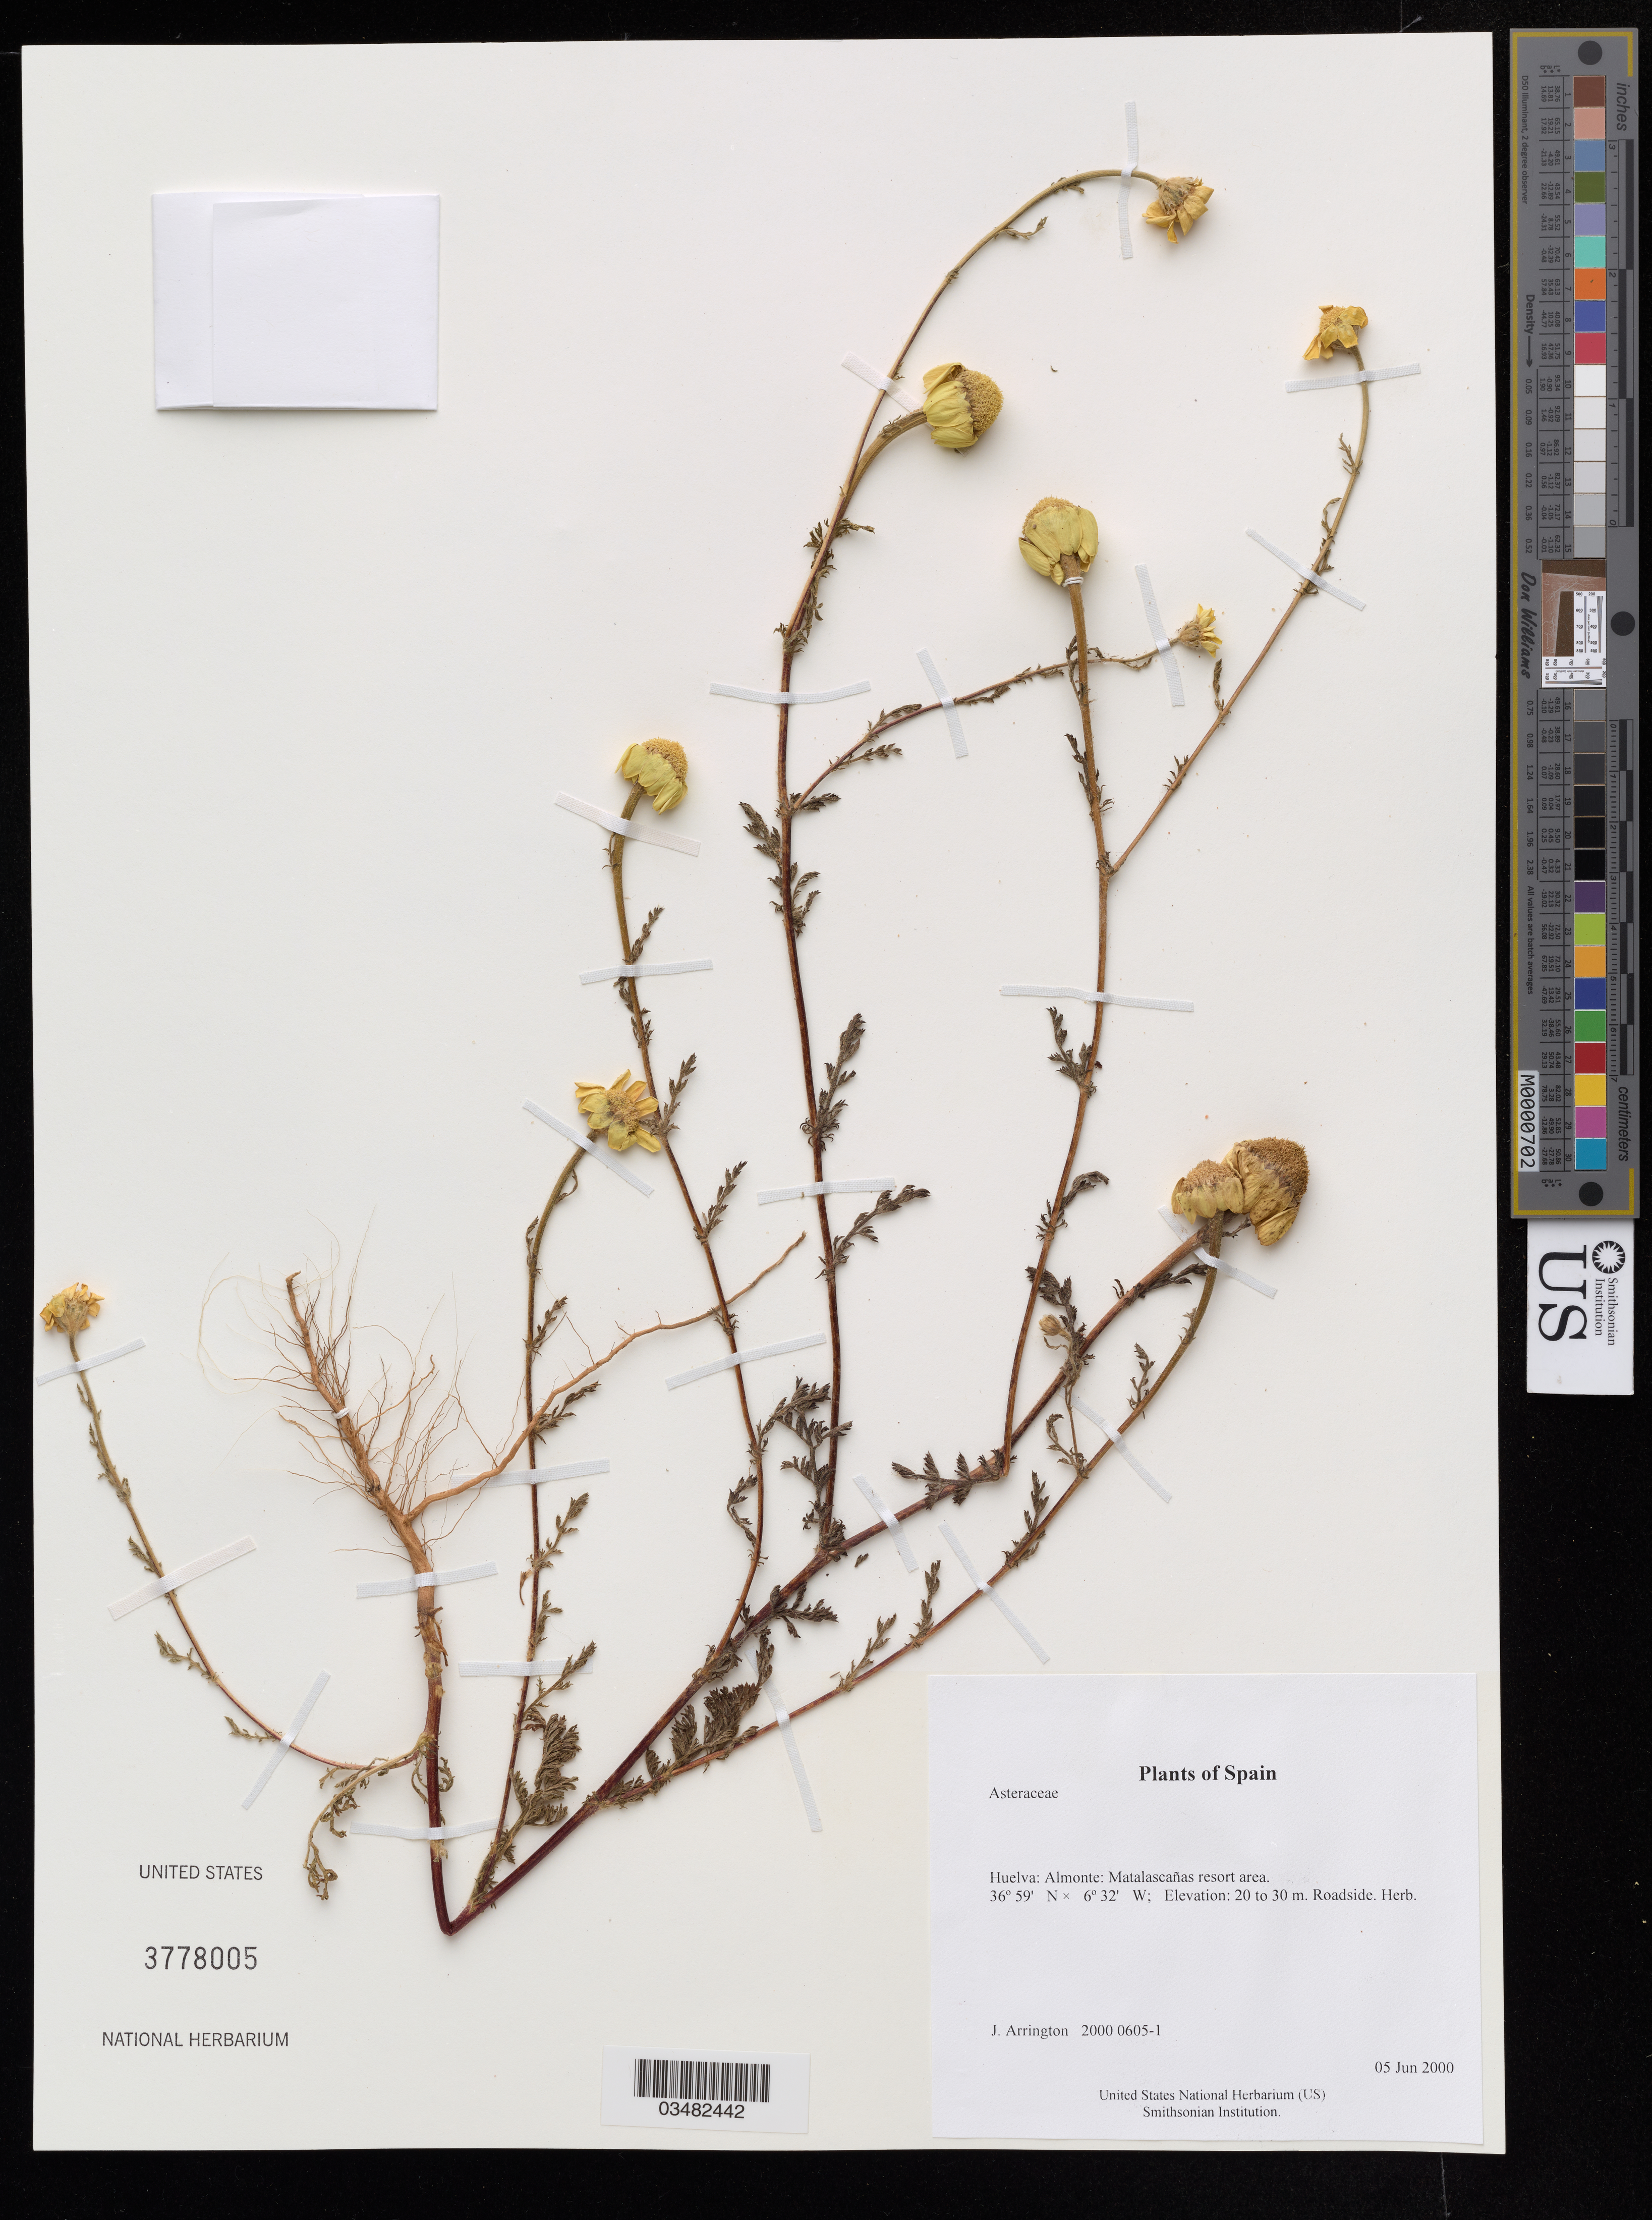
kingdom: Plantae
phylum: Tracheophyta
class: Magnoliopsida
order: Asterales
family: Asteraceae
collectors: J. Arrington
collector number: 2000 0605-1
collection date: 2000-06-05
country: Spain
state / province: Andalucia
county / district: Huelva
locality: Matalascañas resort area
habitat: Roadside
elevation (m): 20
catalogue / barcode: US 3778005